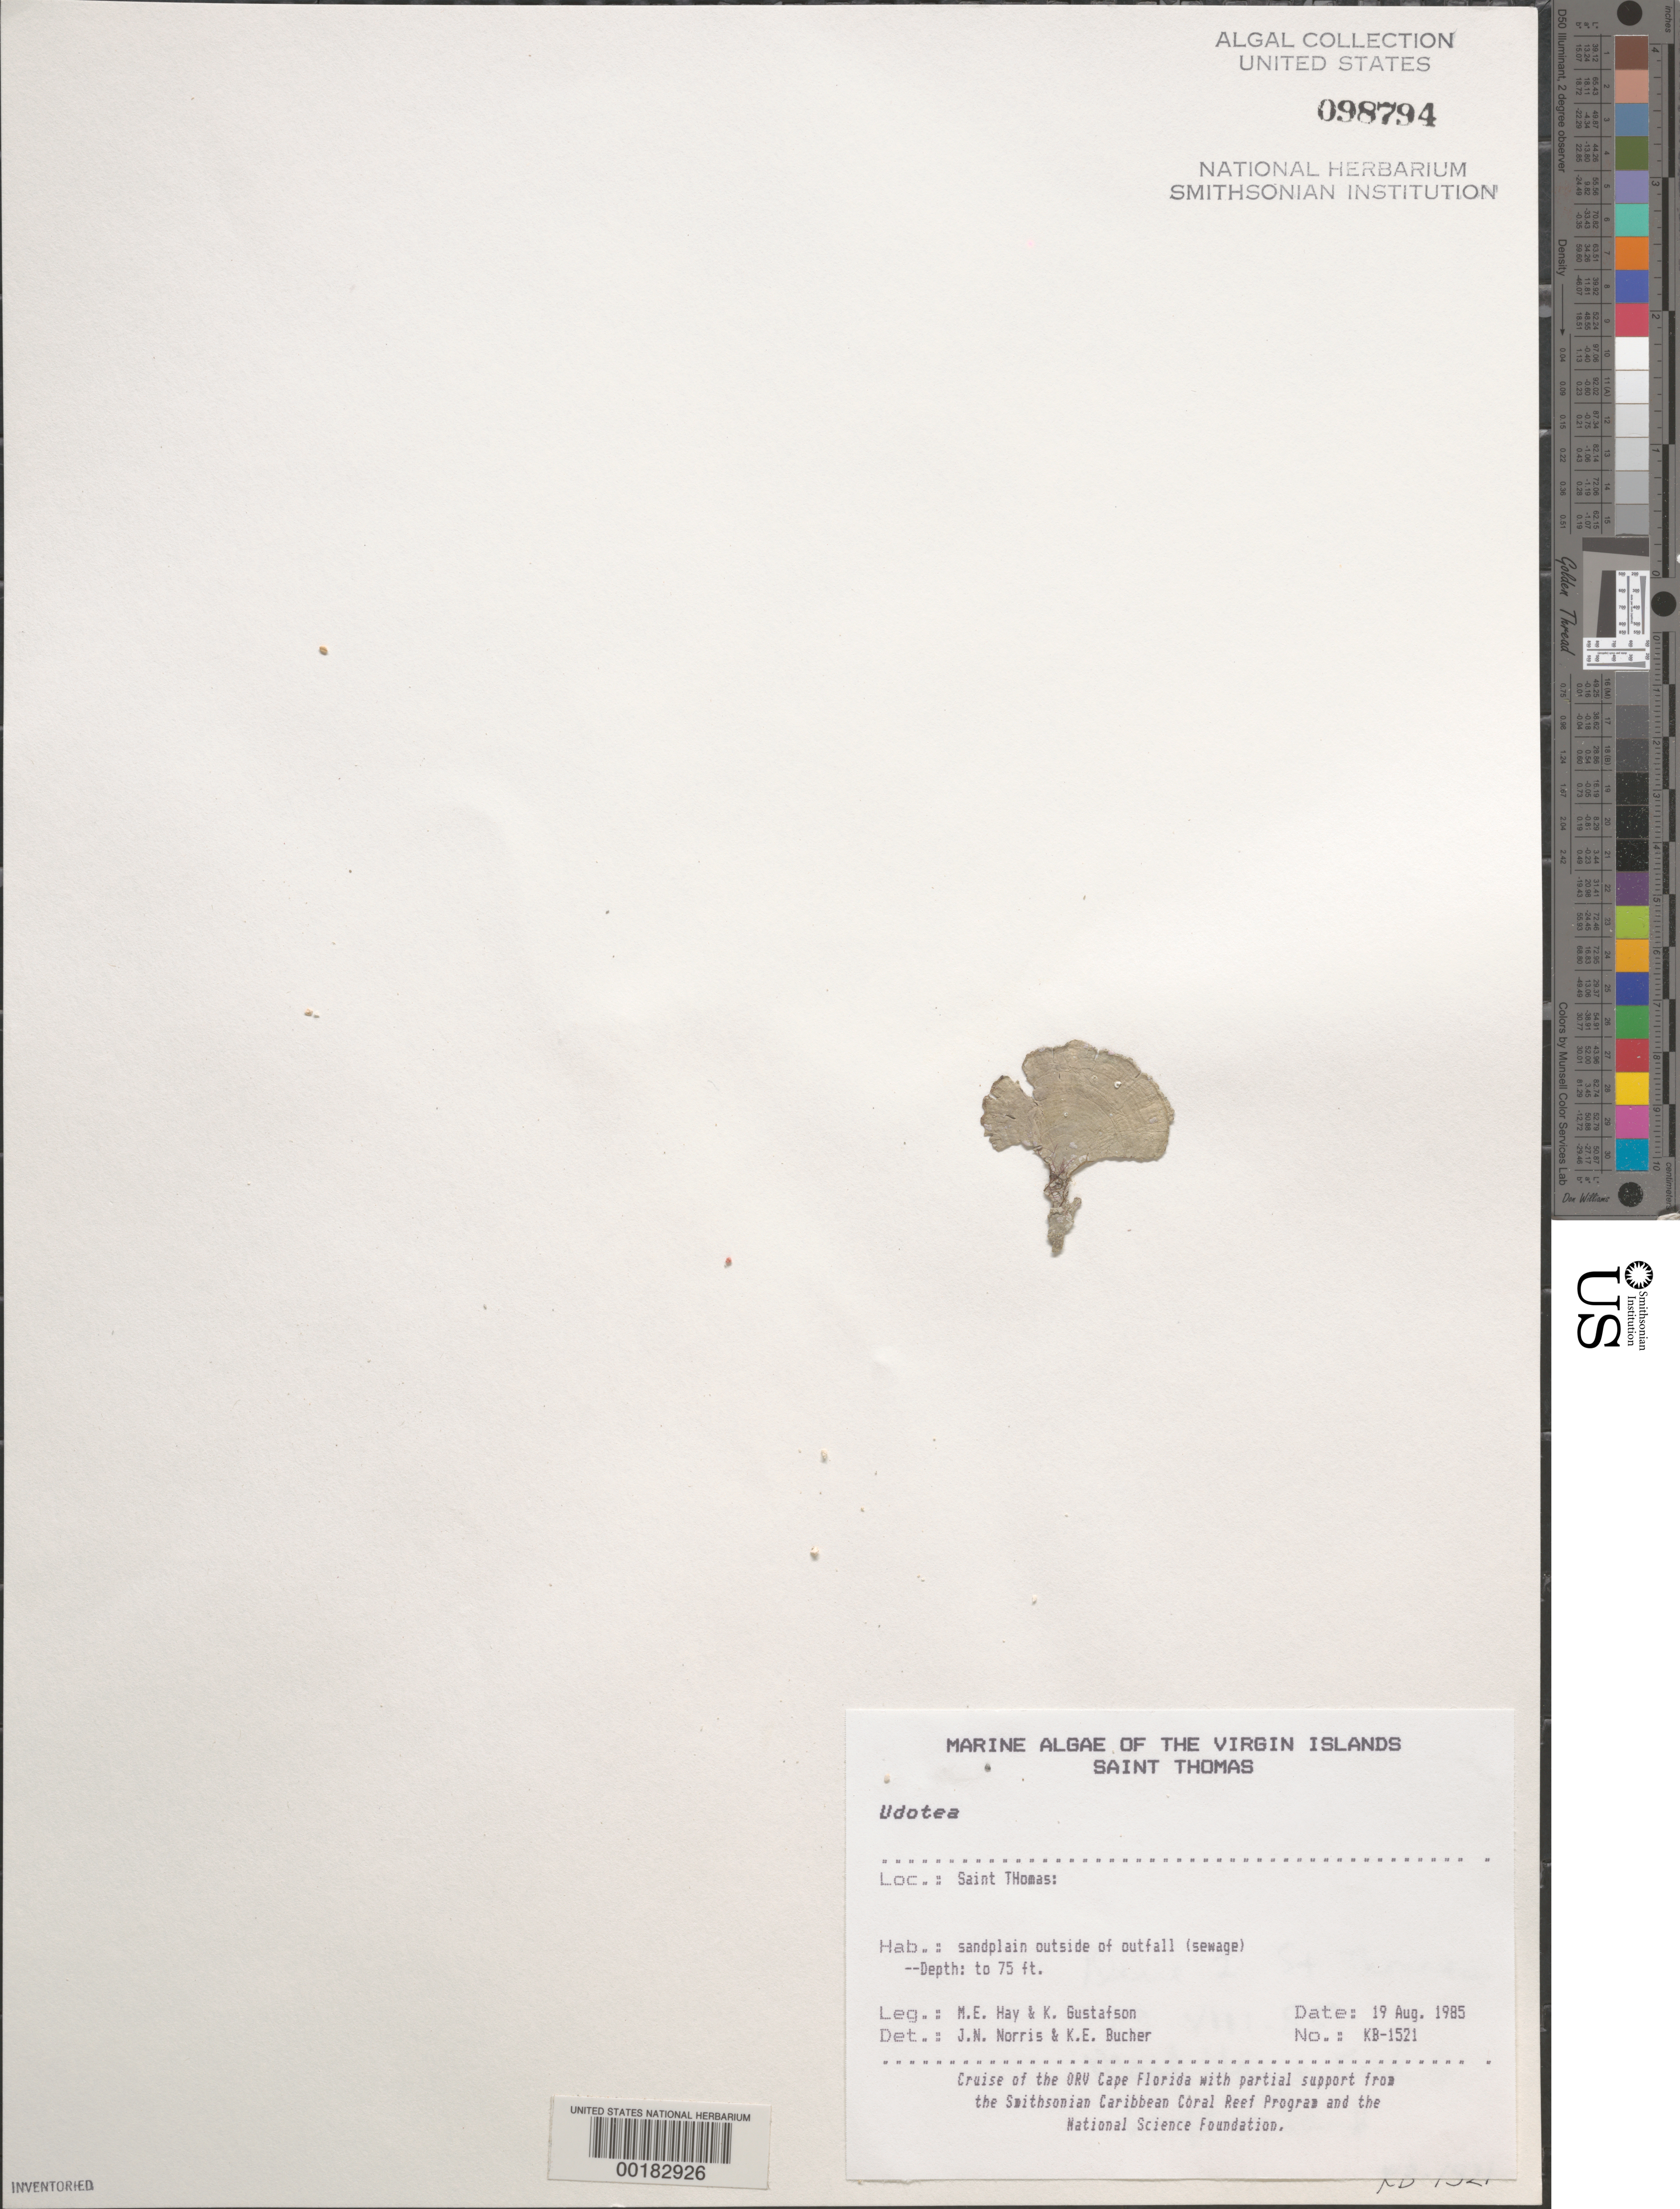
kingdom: Plantae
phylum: Chlorophyta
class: Ulvophyceae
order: Bryopsidales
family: Udoteaceae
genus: Udotea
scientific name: Udotea sp.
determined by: Norris, J. N.; Bucher, K. E.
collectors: M. E. Hay & K. Gustafson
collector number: KB-1521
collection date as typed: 19 Aug 1985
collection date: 1985-08-19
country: U.S. Virgin Islands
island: St. Thomas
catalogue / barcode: US 98794